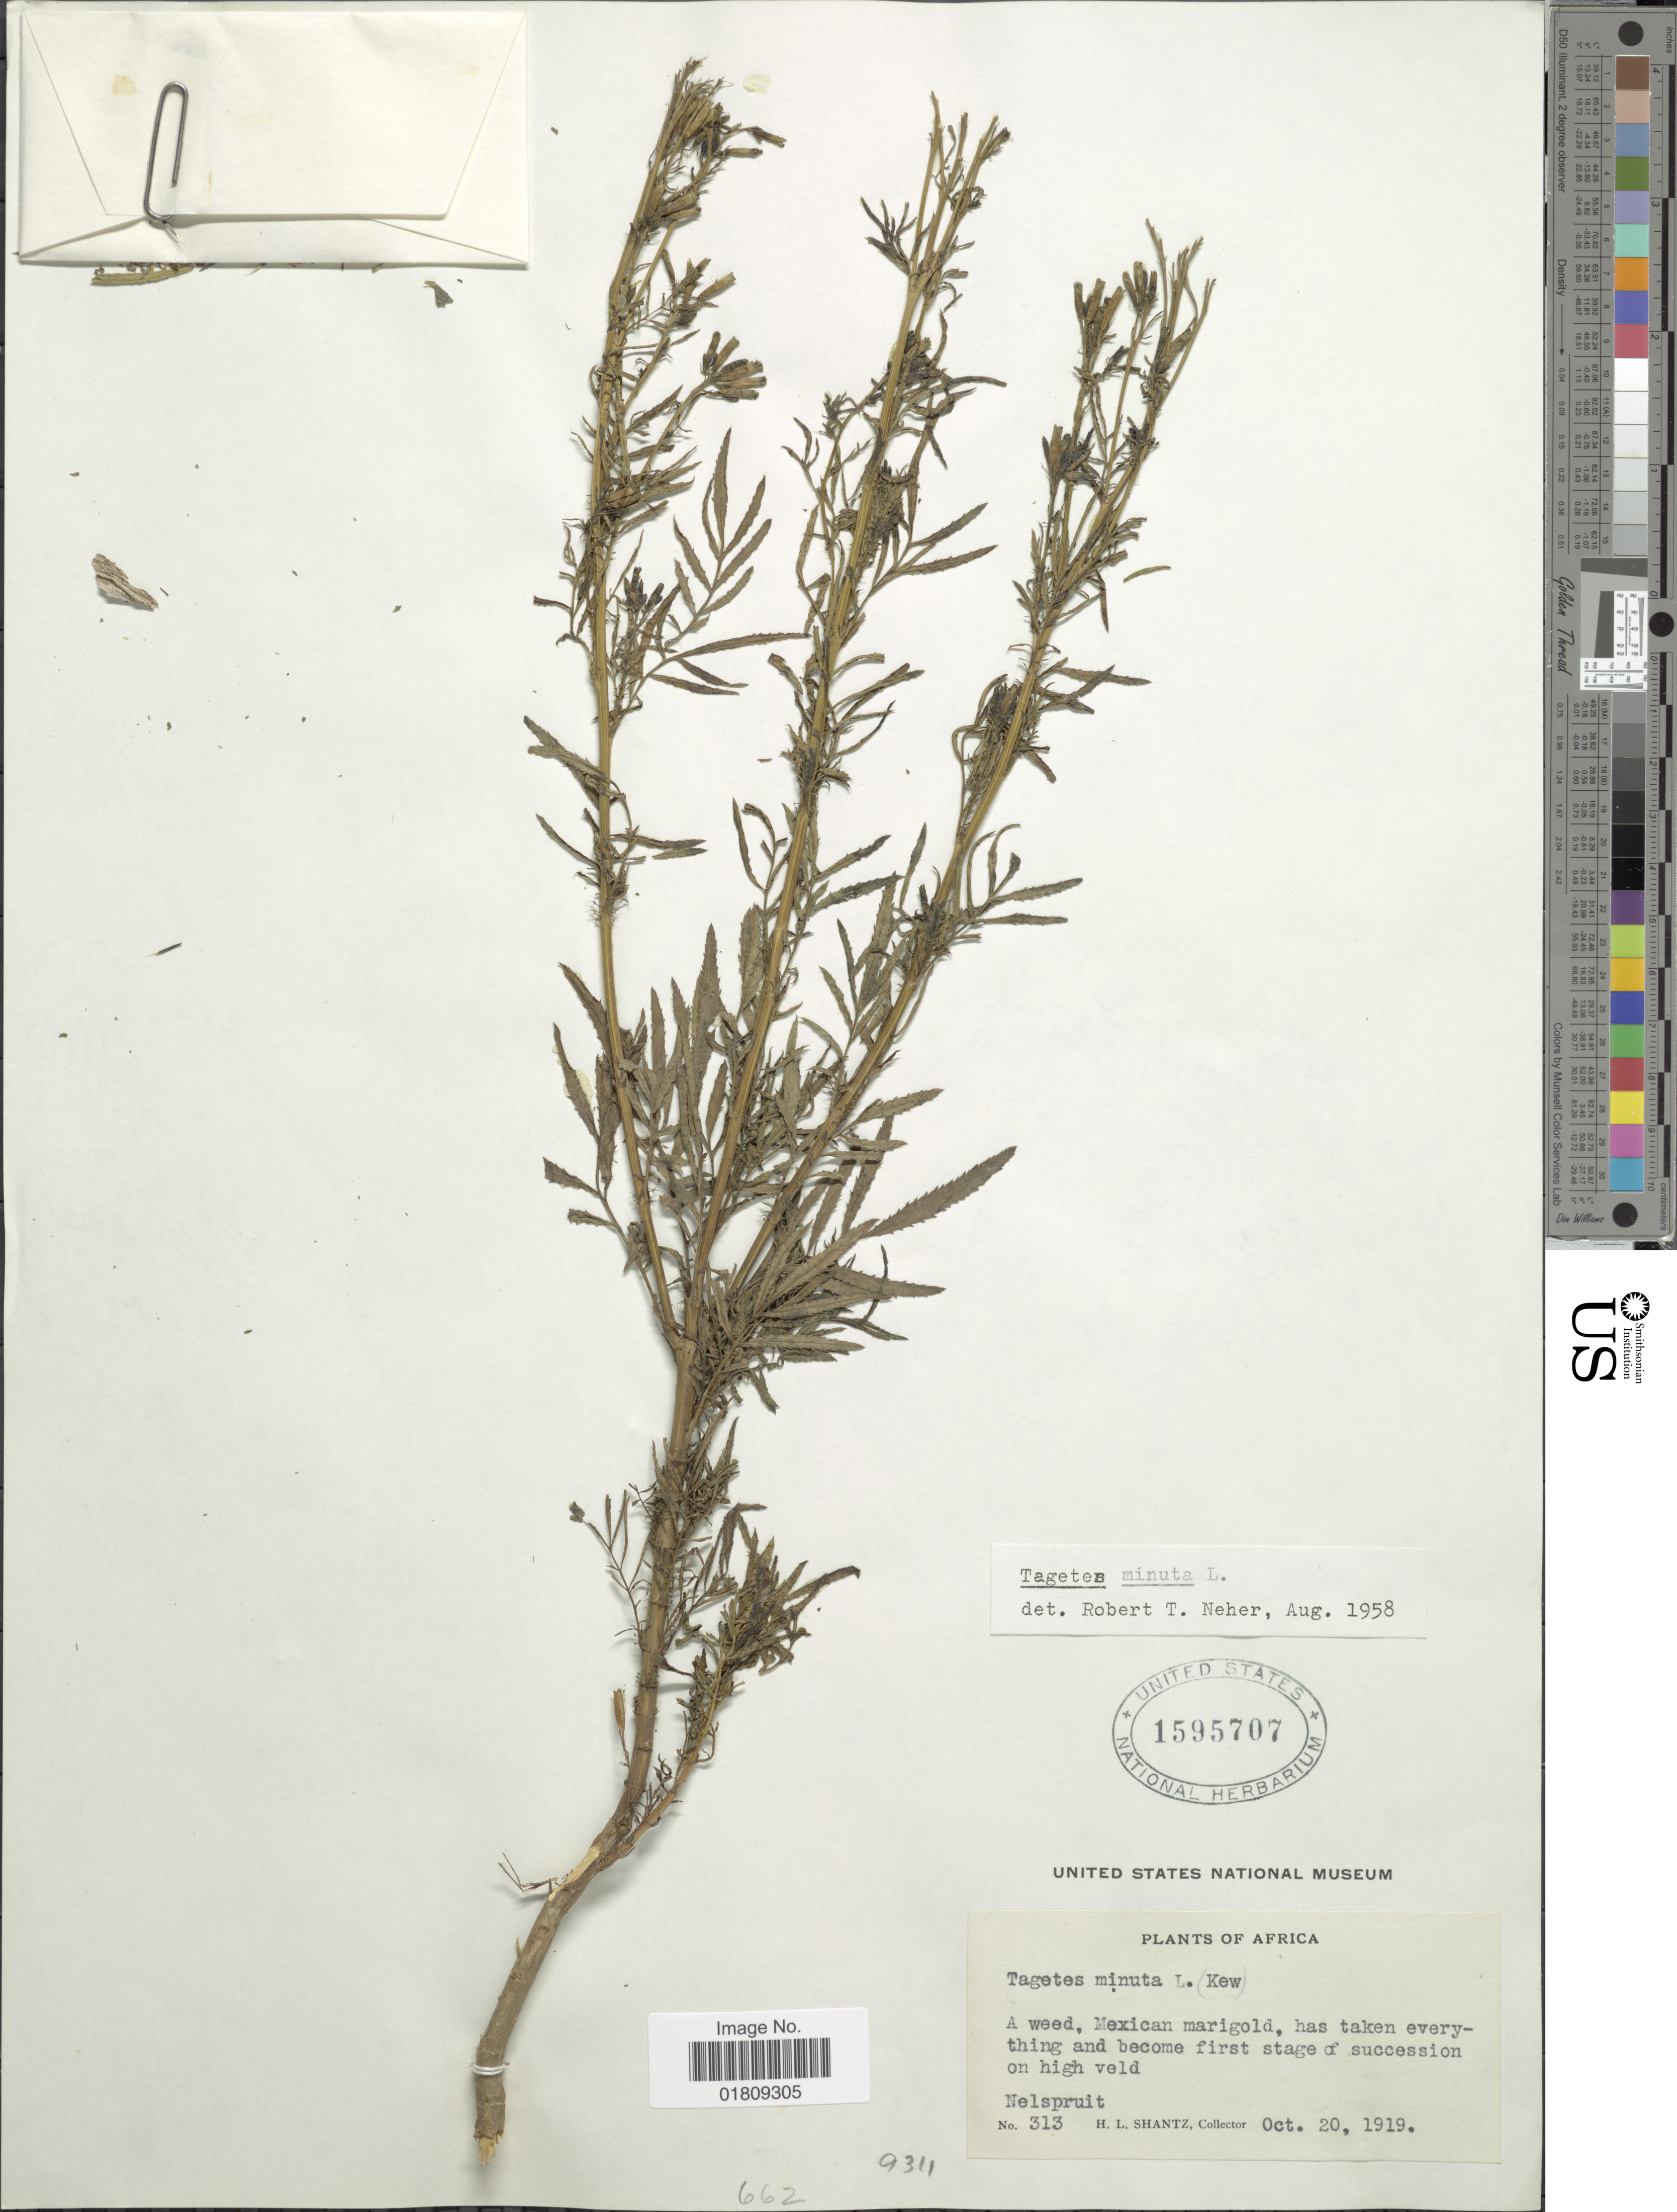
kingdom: Plantae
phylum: Tracheophyta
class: Magnoliopsida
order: Asterales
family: Asteraceae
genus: Tagetes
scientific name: Tagetes minuta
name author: L.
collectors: H. Shantz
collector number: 313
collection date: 1919-10-20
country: South Africa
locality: Africa, Nelspruit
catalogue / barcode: US 1595707